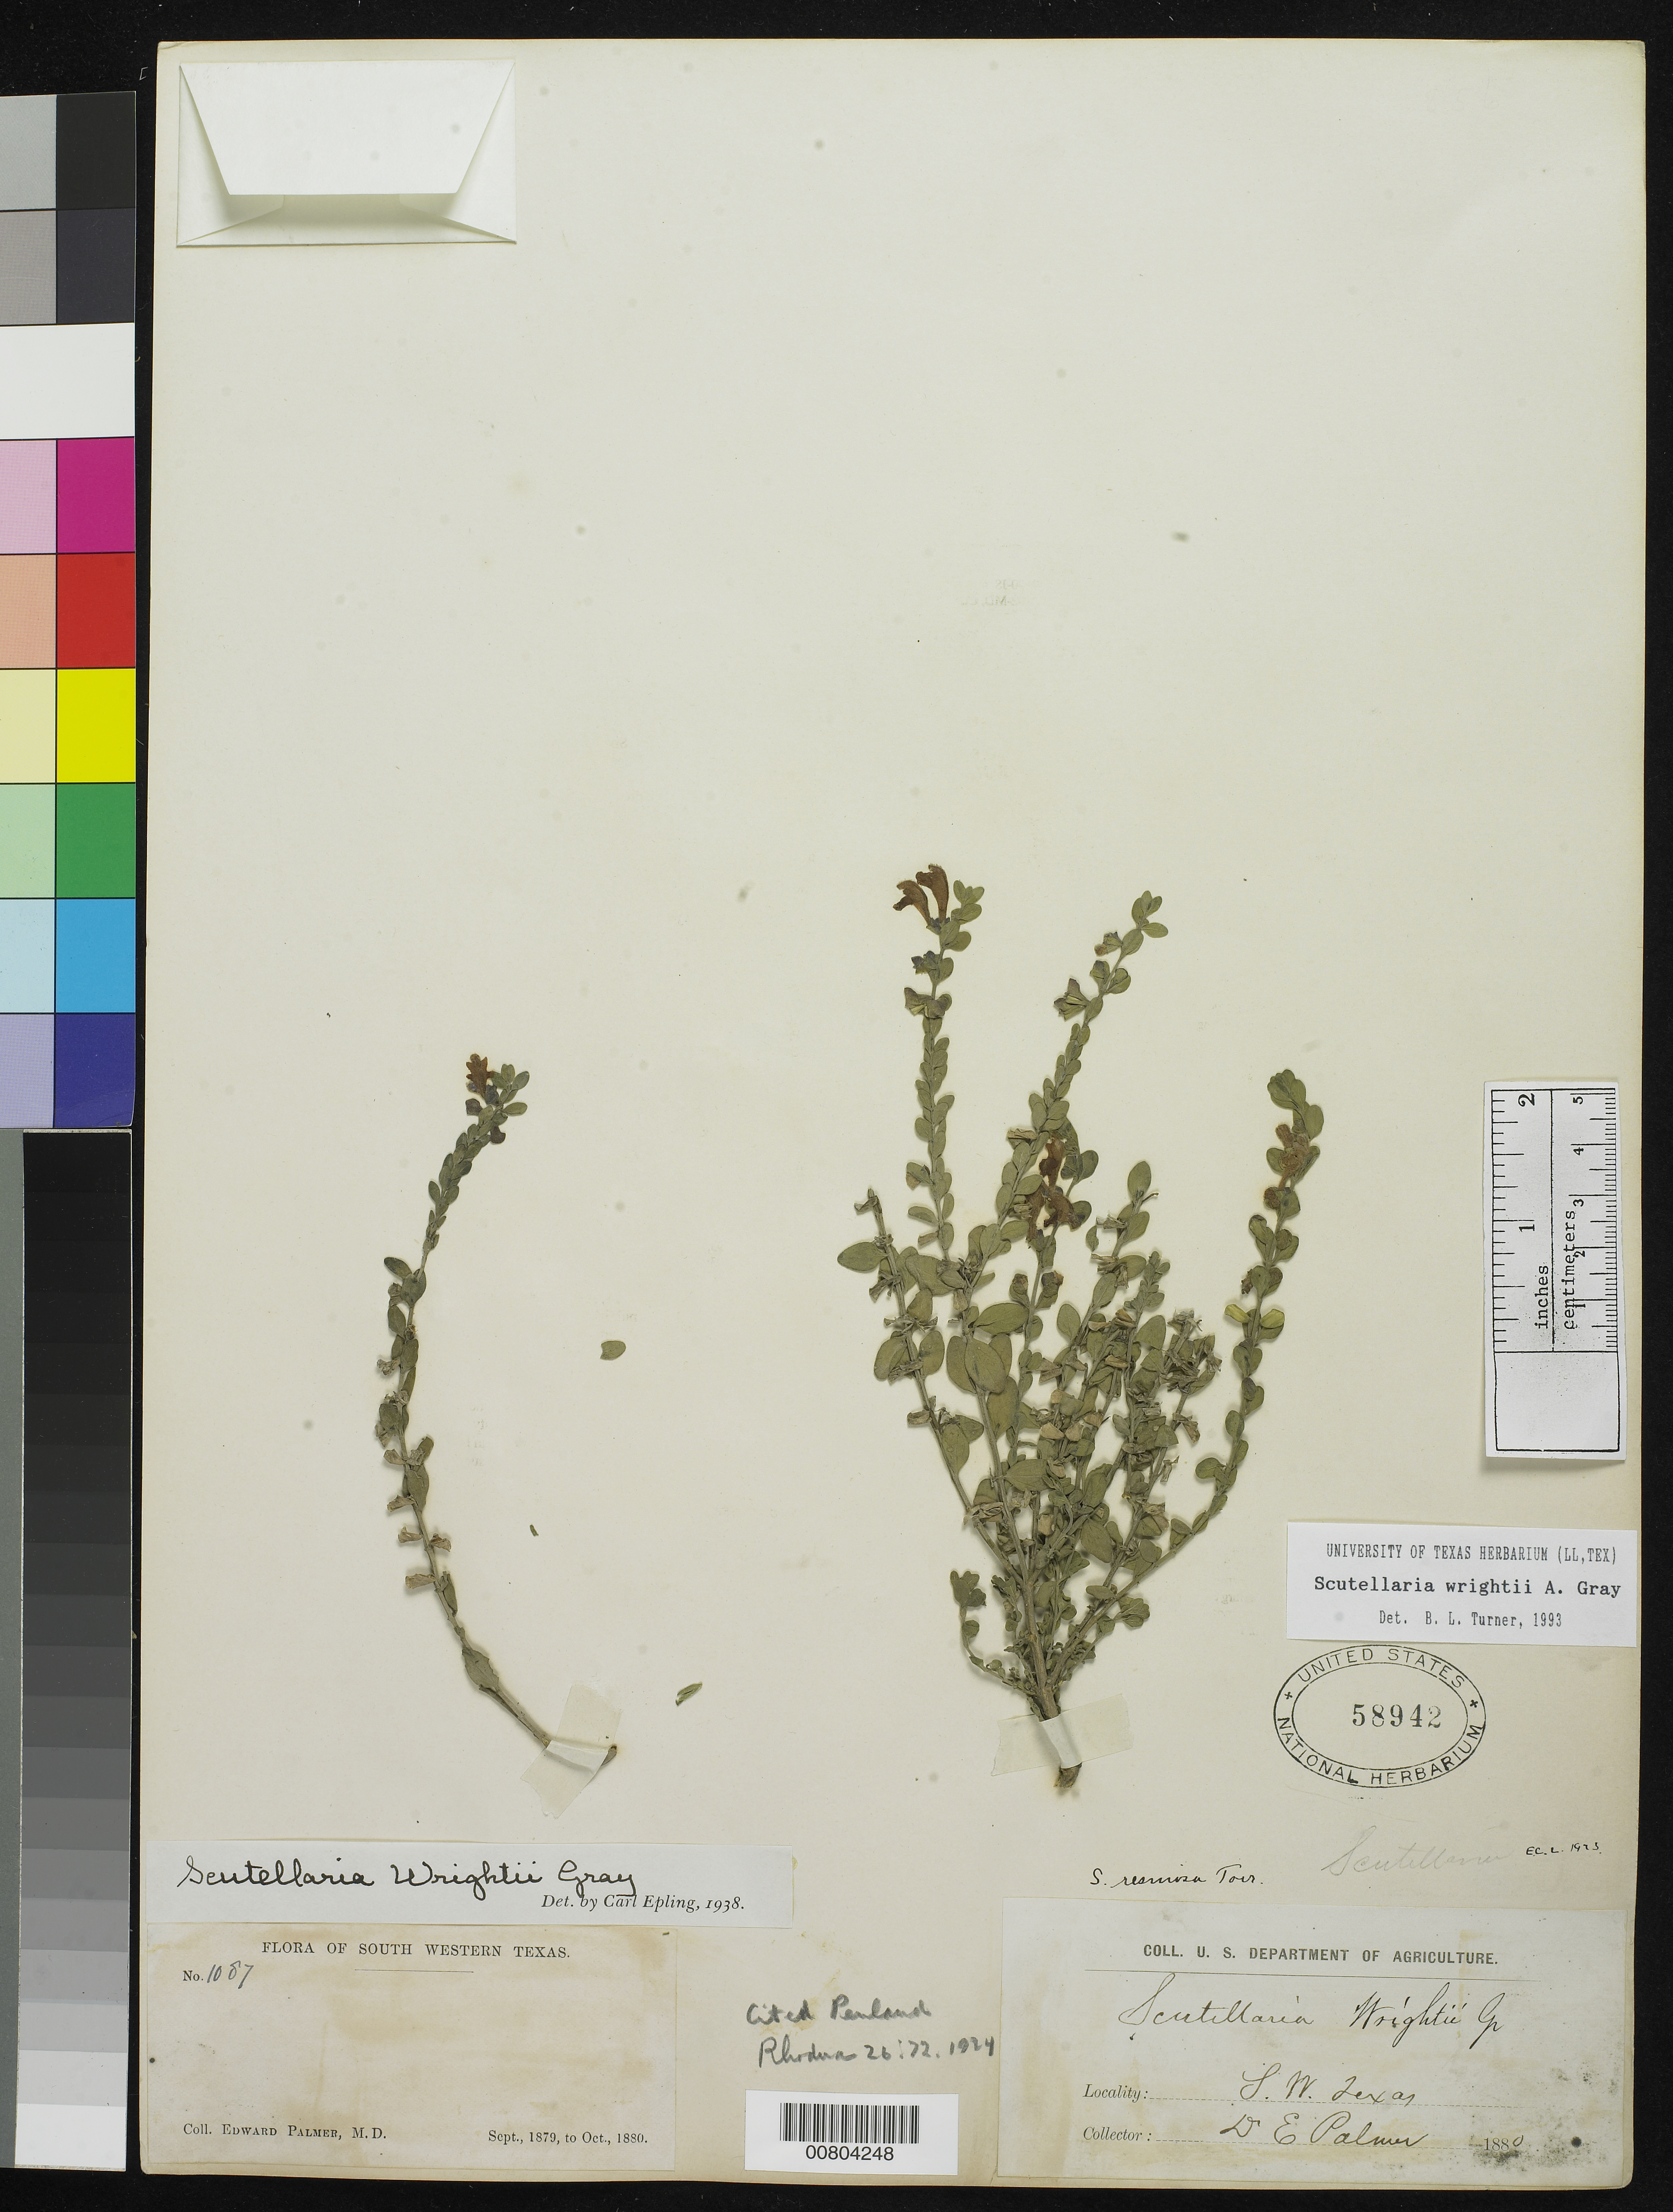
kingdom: Plantae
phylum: Tracheophyta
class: Magnoliopsida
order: Lamiales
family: Lamiaceae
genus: Scutellaria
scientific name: Scutellaria wrightii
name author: A. Gray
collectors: E. Palmer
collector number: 1087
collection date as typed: Jan 1879 to -- Oct 1880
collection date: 1879-01/1880-10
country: United States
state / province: Texas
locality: SW Texas.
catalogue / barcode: US 58942